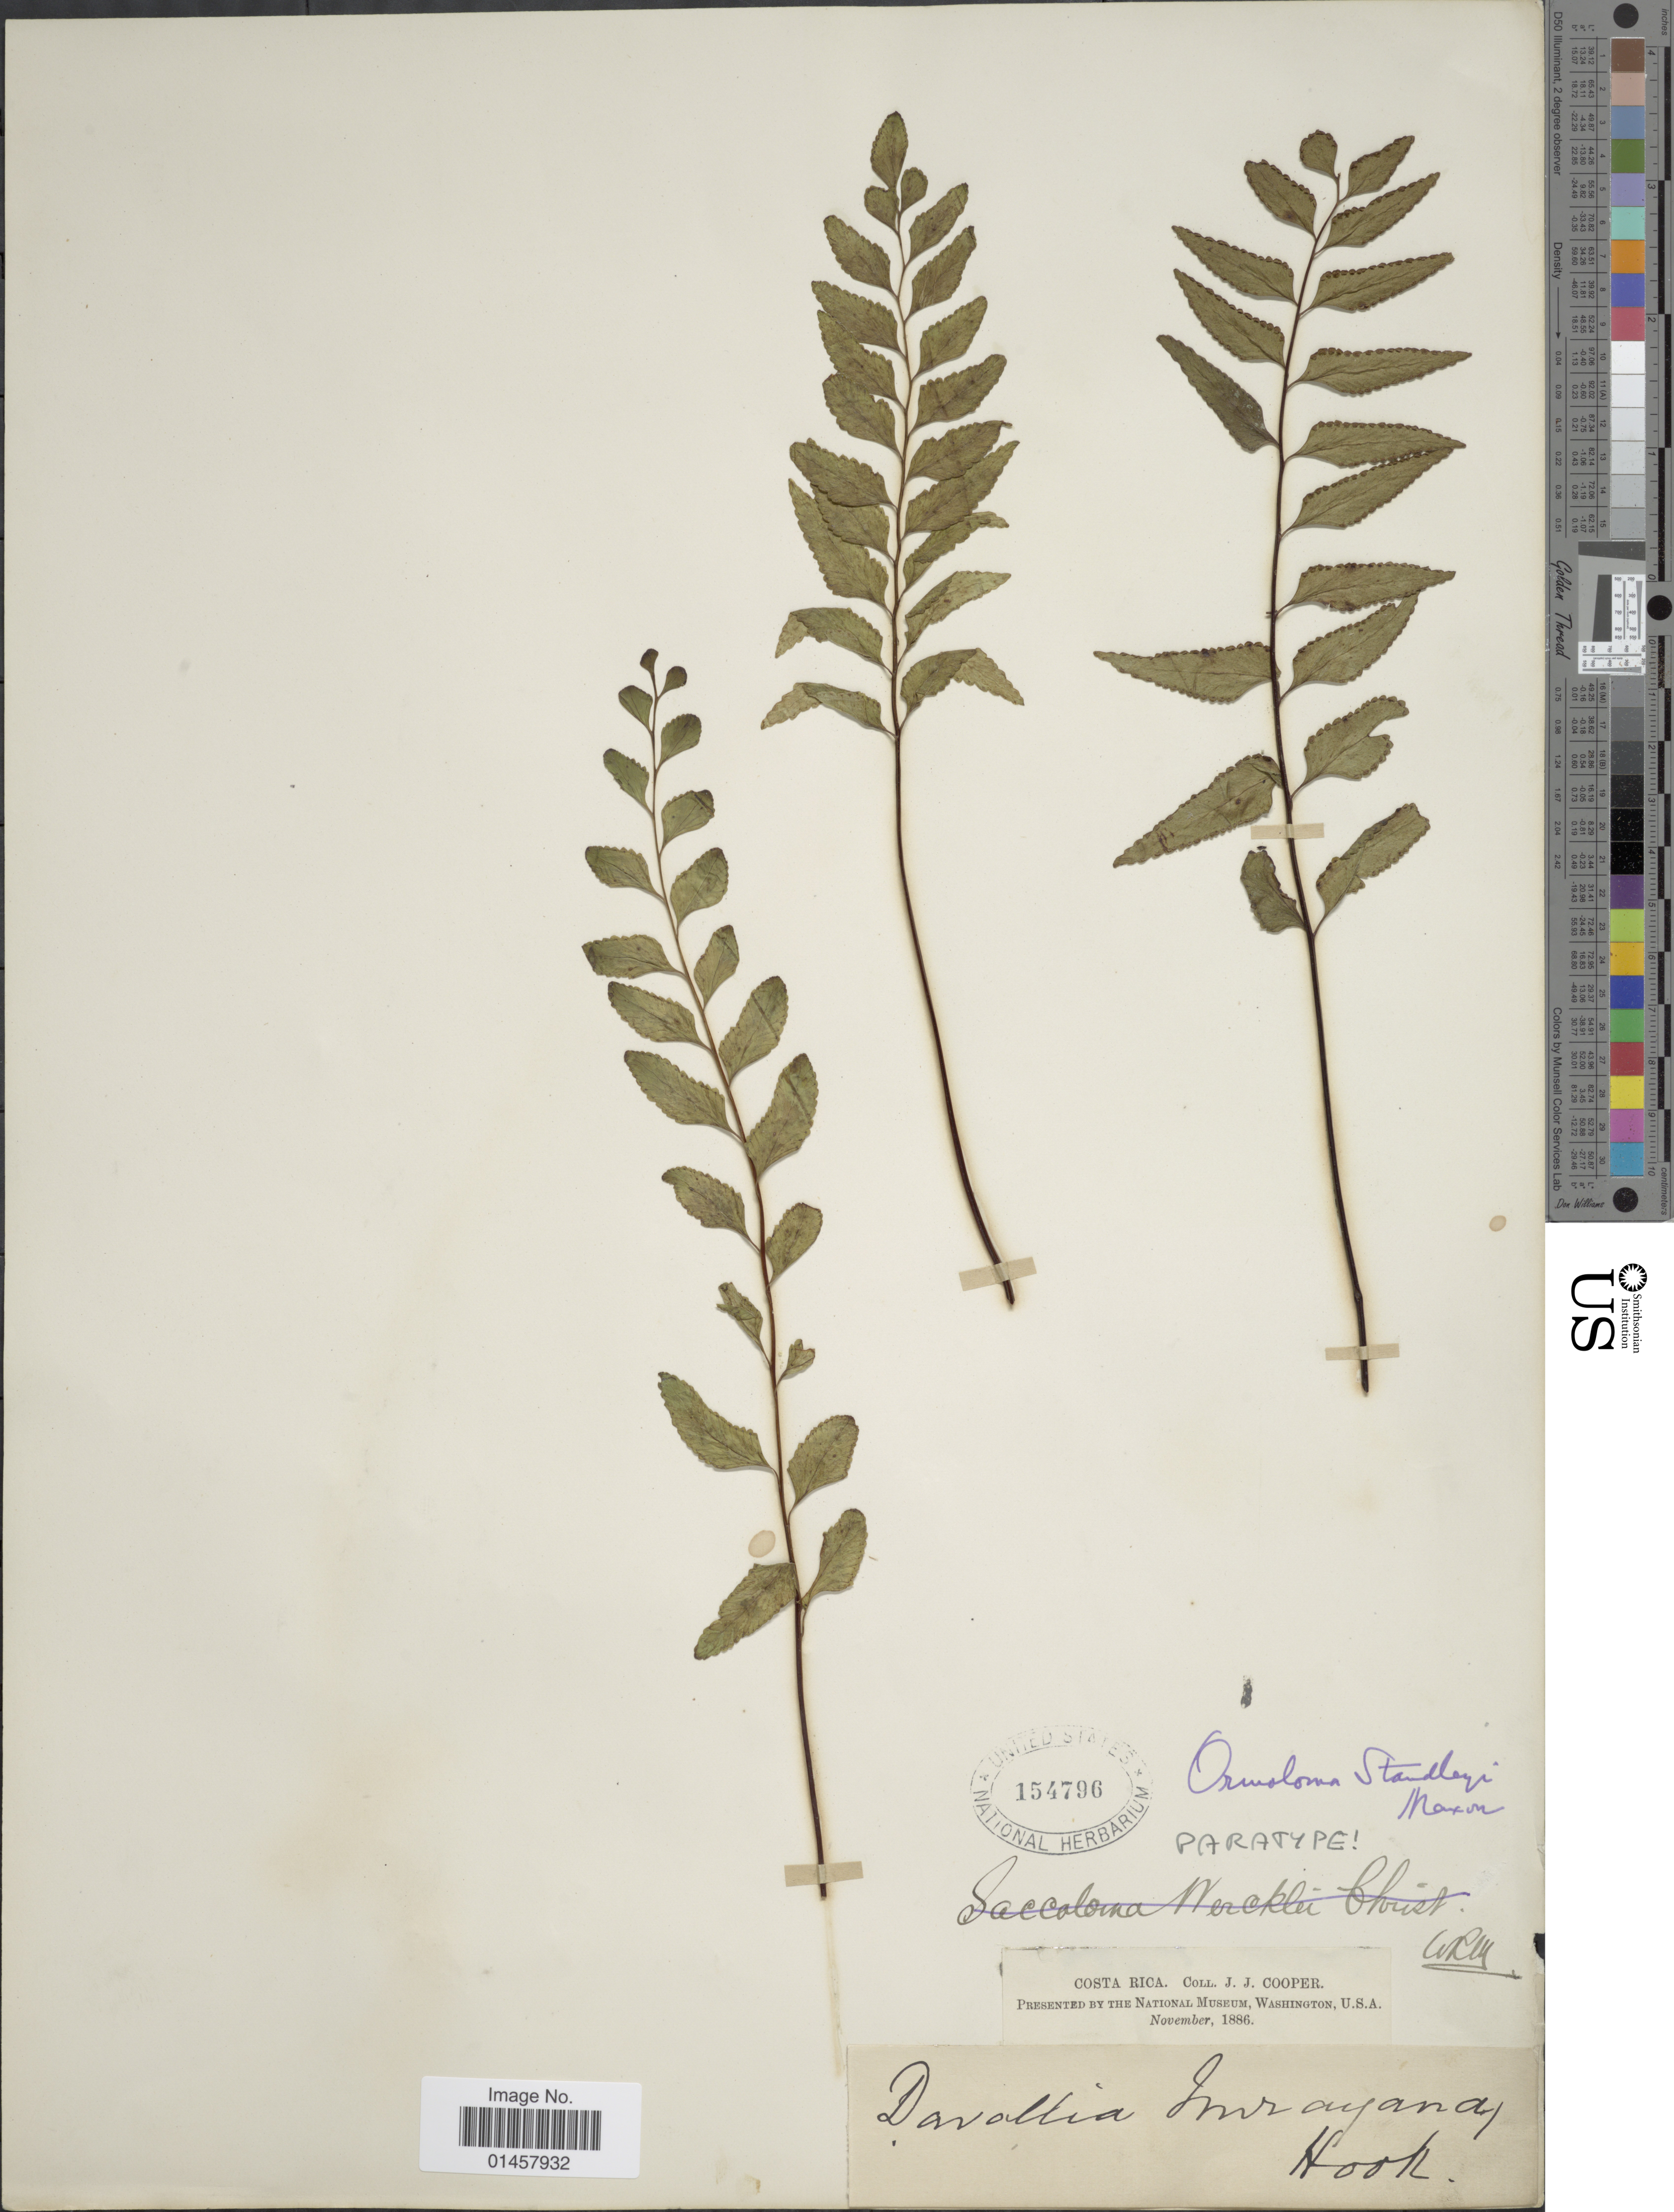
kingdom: Plantae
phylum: Tracheophyta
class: Polypodiopsida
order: Polypodiales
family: Lindsaeaceae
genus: Lindsaea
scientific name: Lindsaea standleyi comb. ined.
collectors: J. J. Cooper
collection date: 1886-11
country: Costa Rica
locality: Costa Rica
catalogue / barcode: US 154796